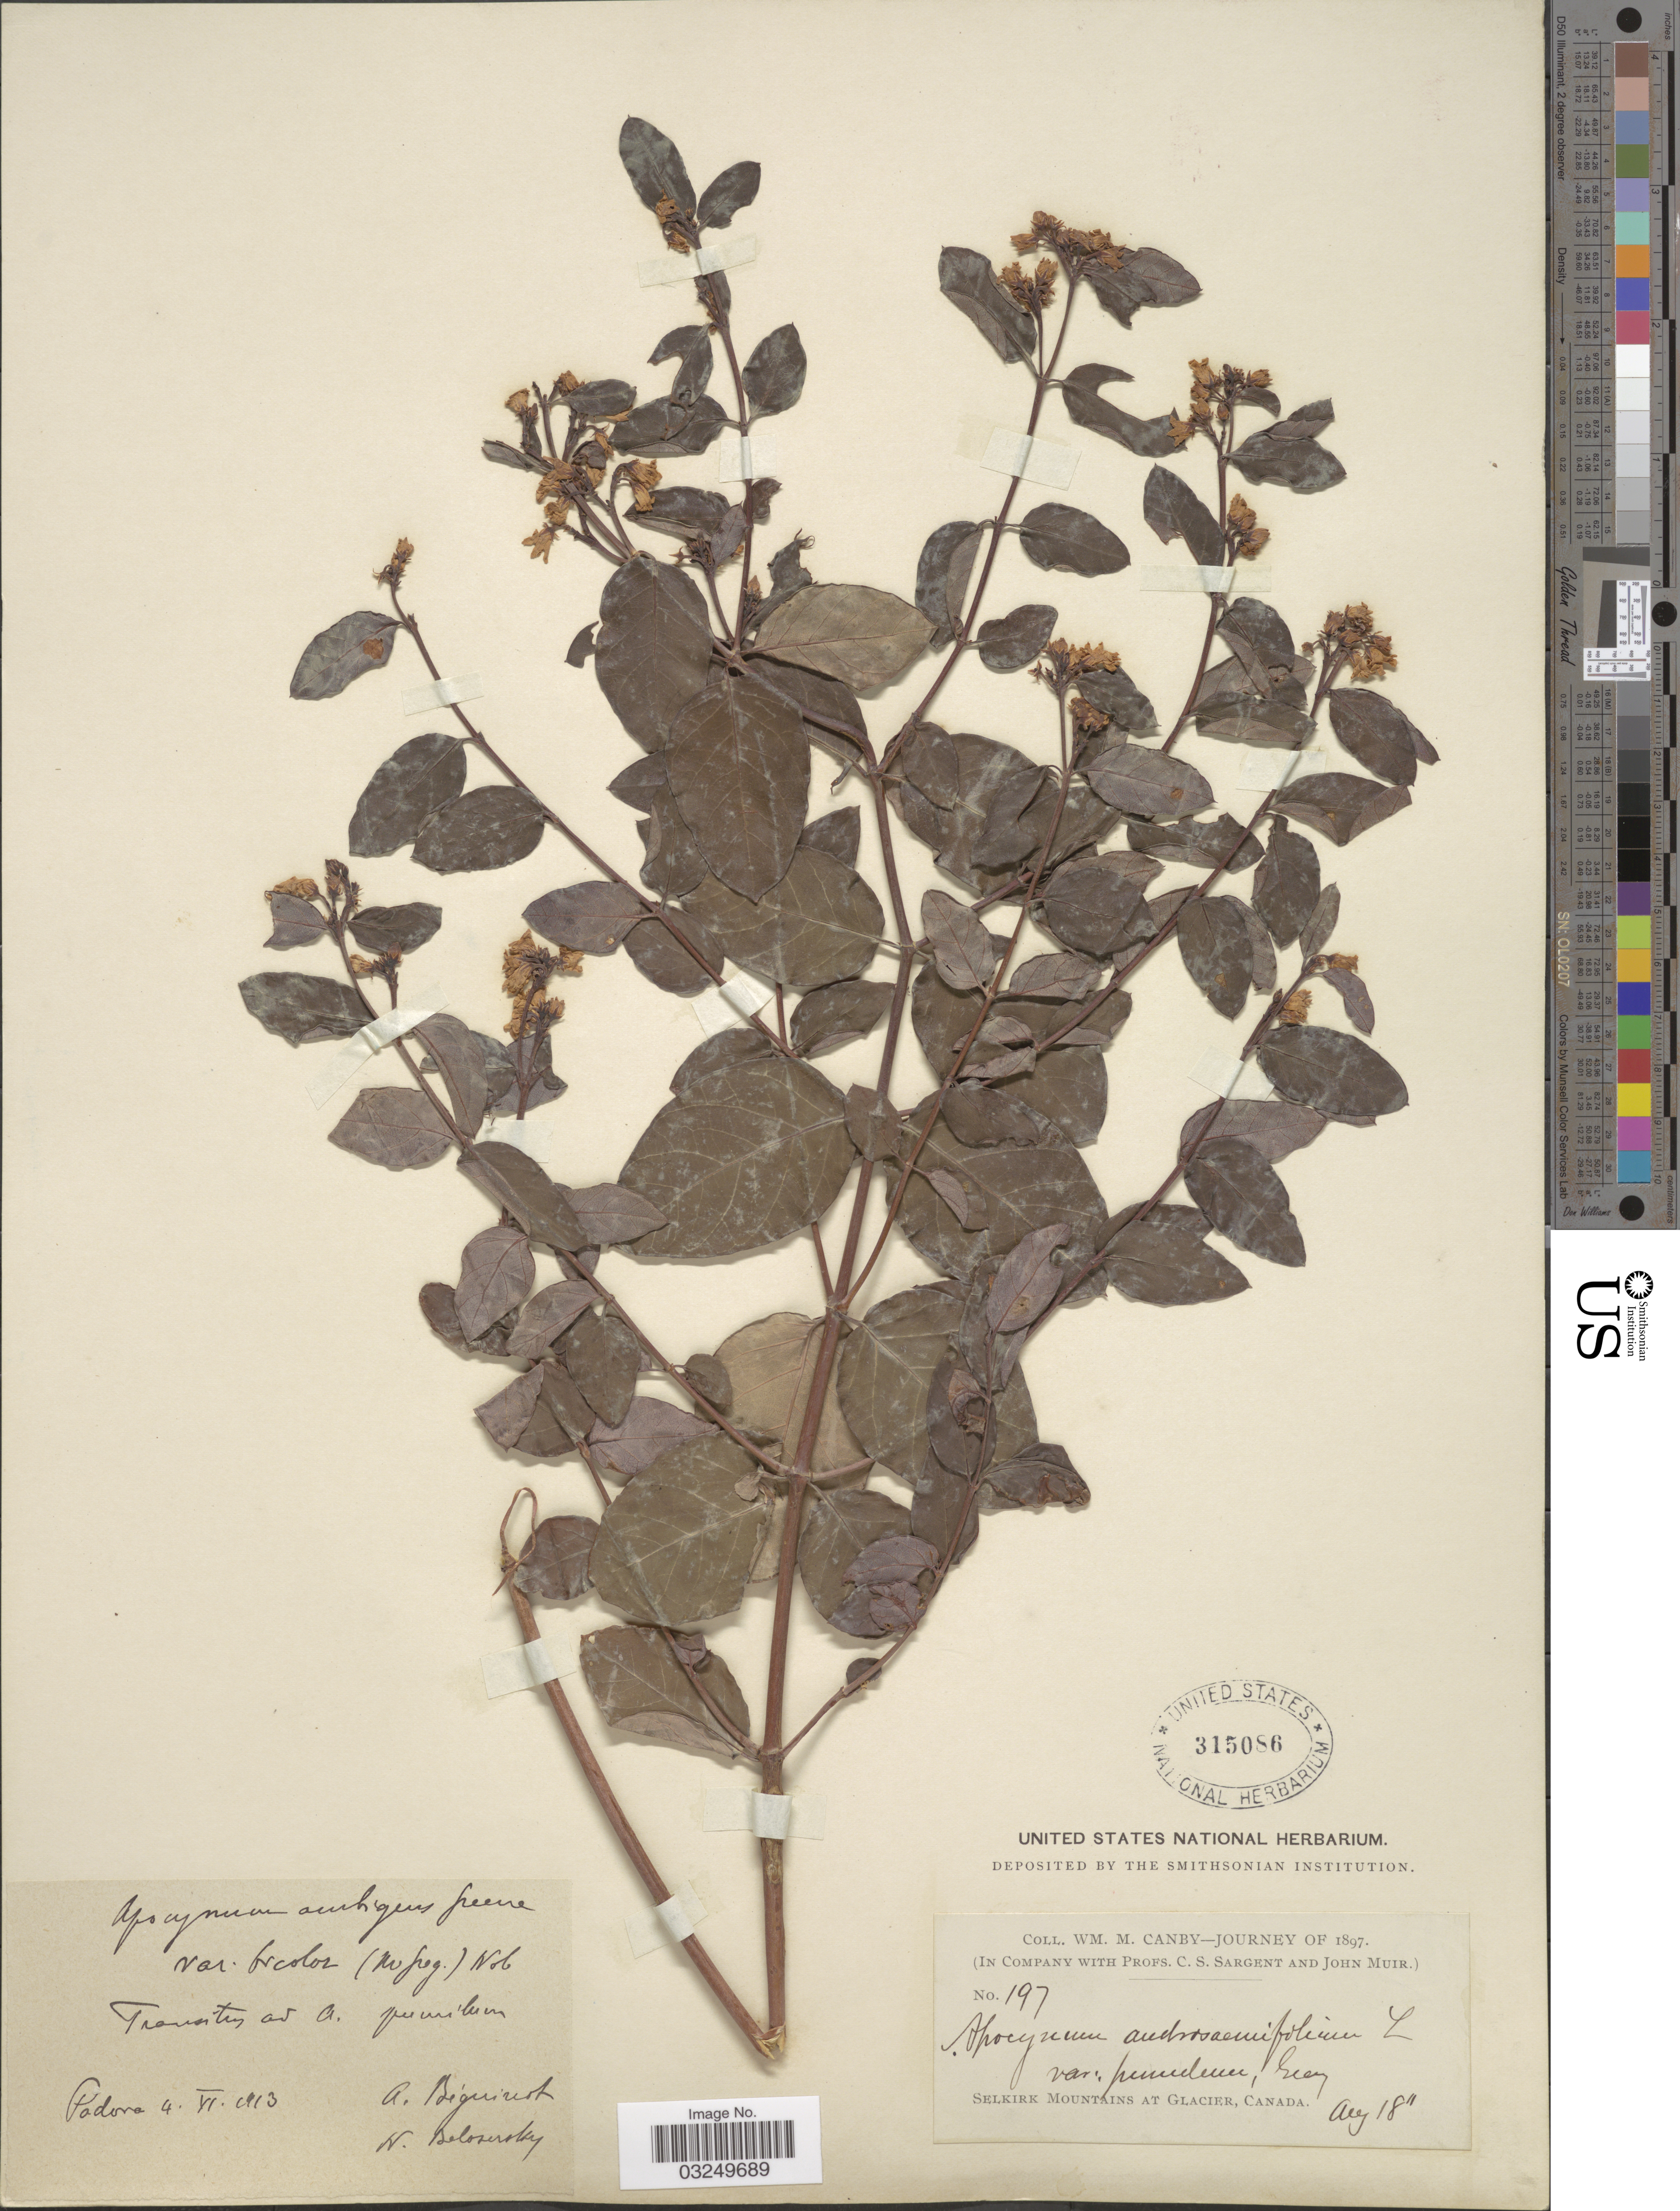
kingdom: Plantae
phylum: Tracheophyta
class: Magnoliopsida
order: Gentianales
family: Apocynaceae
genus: Apocynum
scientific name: Apocynum bicolor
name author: E.A. McGregor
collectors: W. M. Canby, C. S. Sargent & J. Muir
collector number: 197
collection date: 1897-08-18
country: Canada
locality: Selkirk Mountains at Glacier.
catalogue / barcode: US 315086